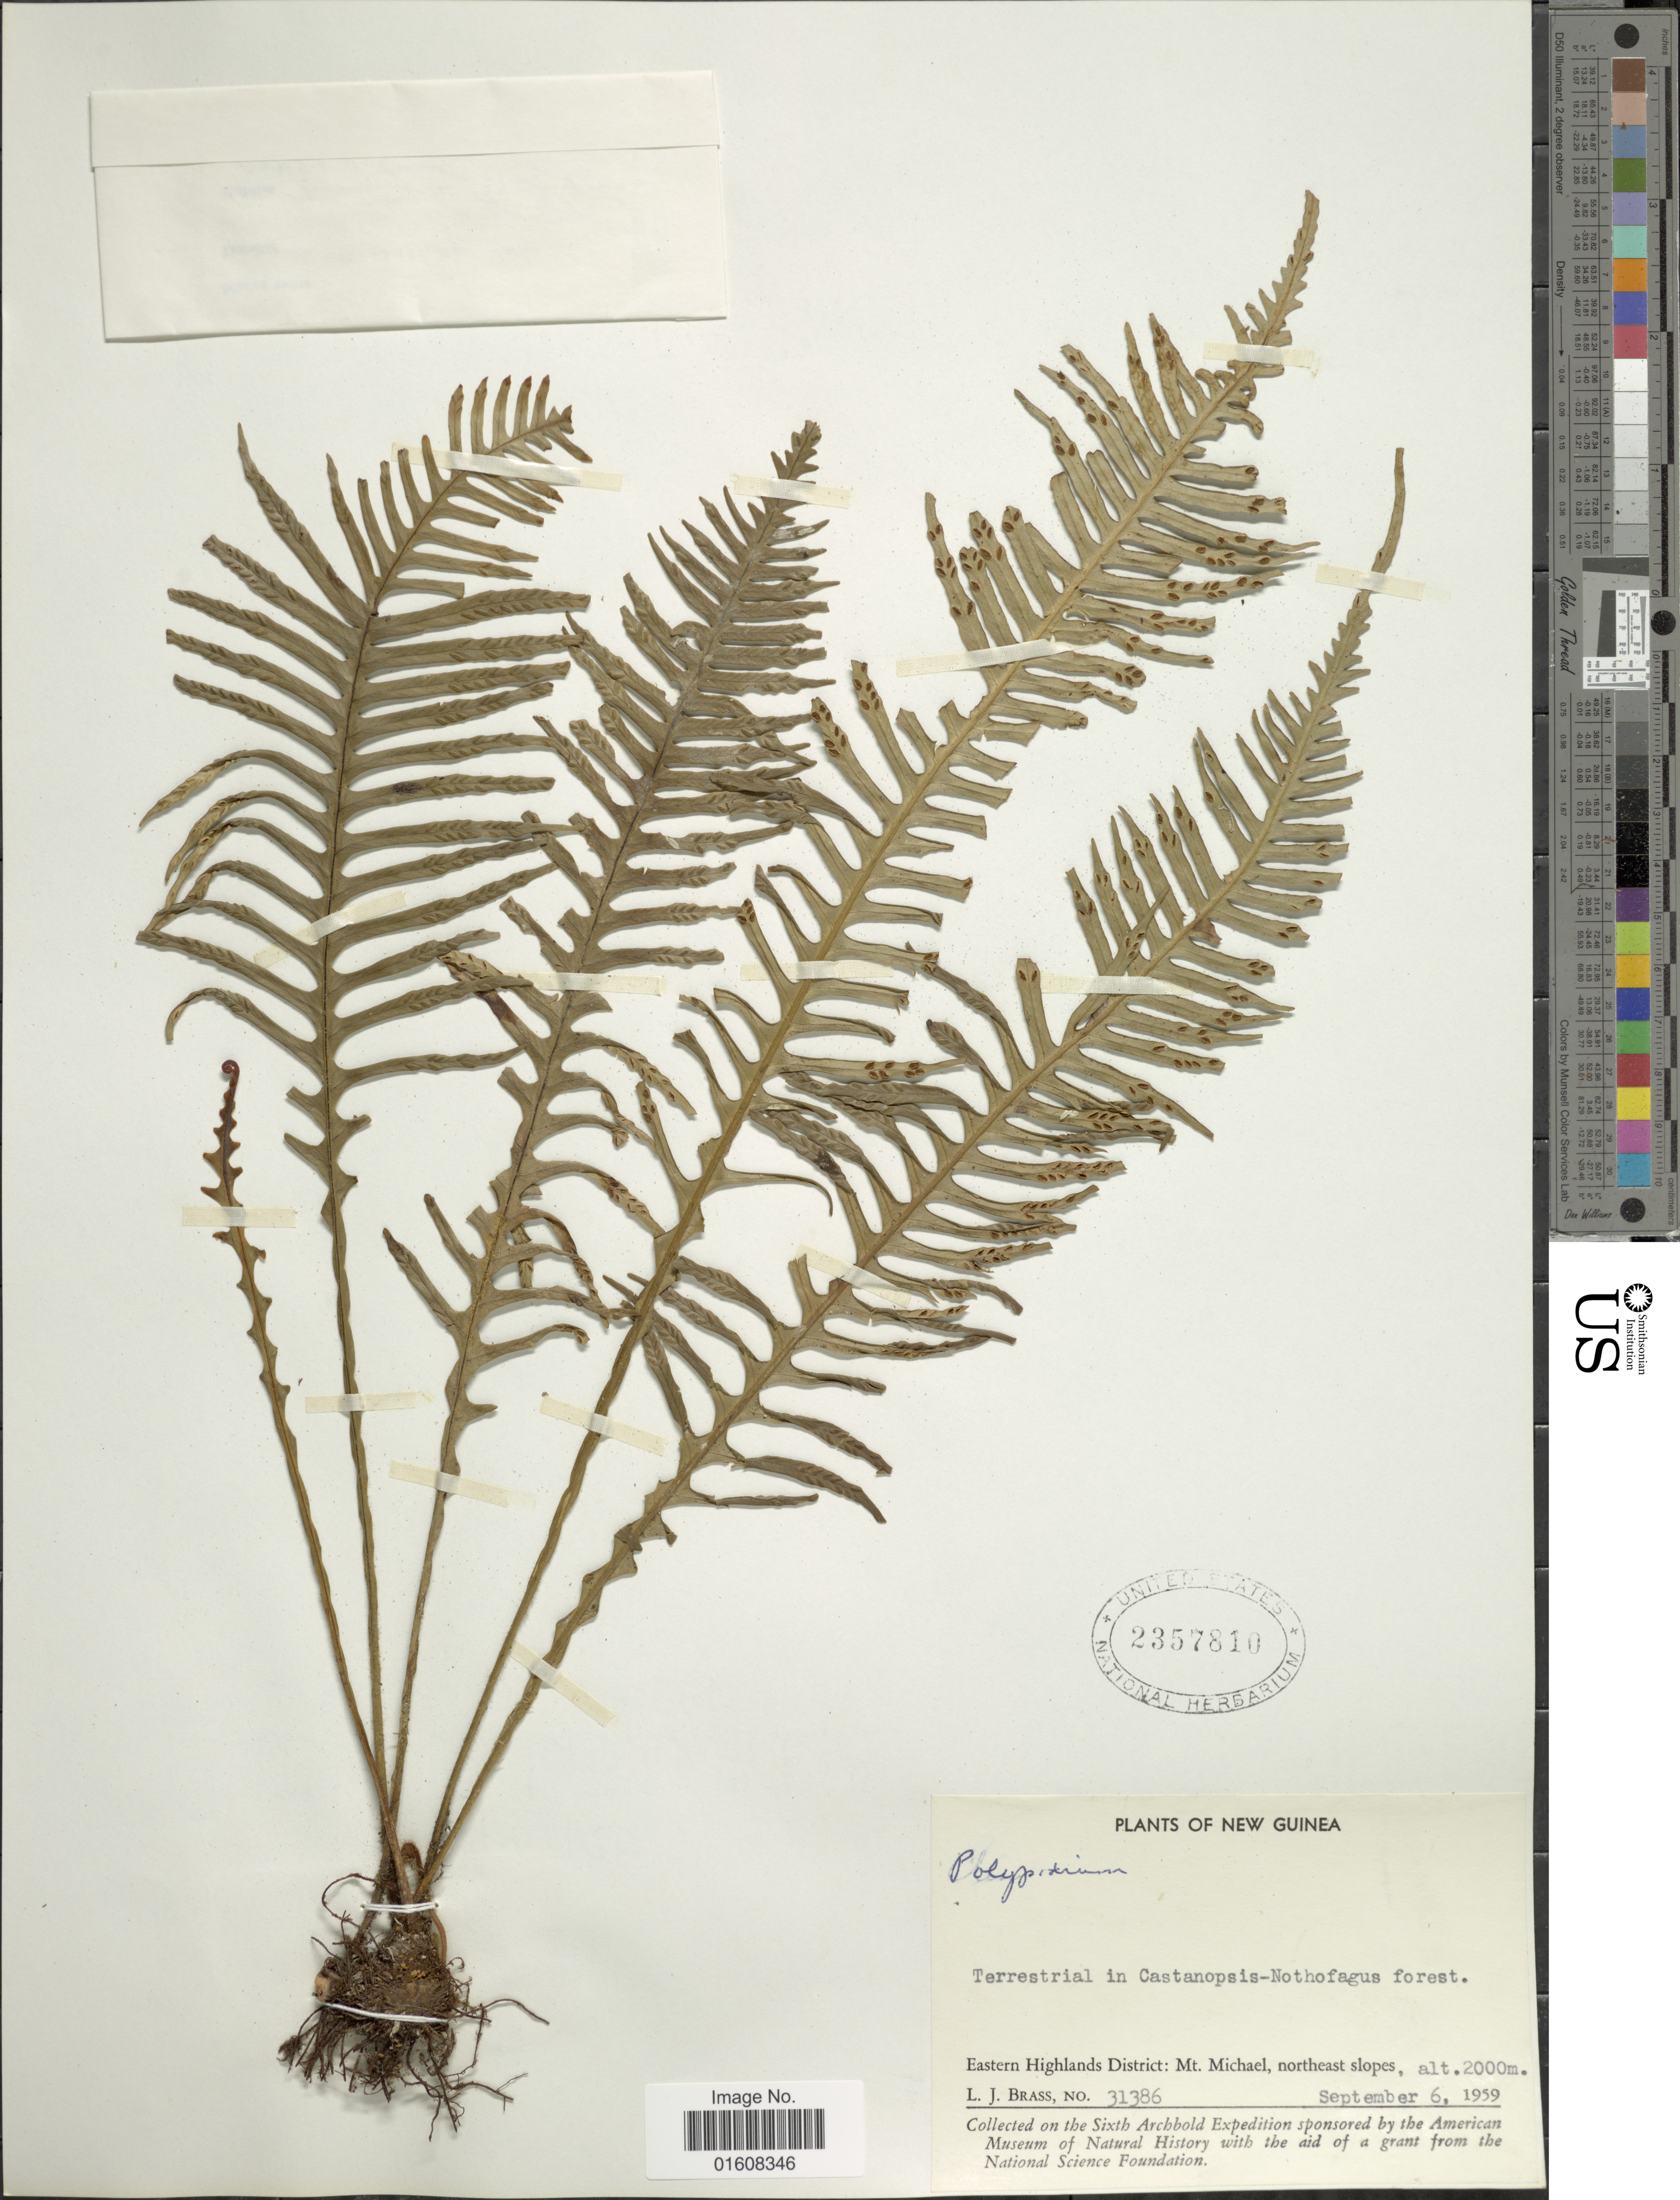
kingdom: Plantae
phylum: Tracheophyta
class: Polypodiopsida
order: Polypodiales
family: Polypodiaceae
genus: Grammitis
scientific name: Grammitis sp.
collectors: L. J. Brass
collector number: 31386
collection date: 1959-09-06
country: Papua New Guinea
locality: New Guinea. Eastern Highlands District: Mt. Michael, northeast slopes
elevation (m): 2000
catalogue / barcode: US 2357810